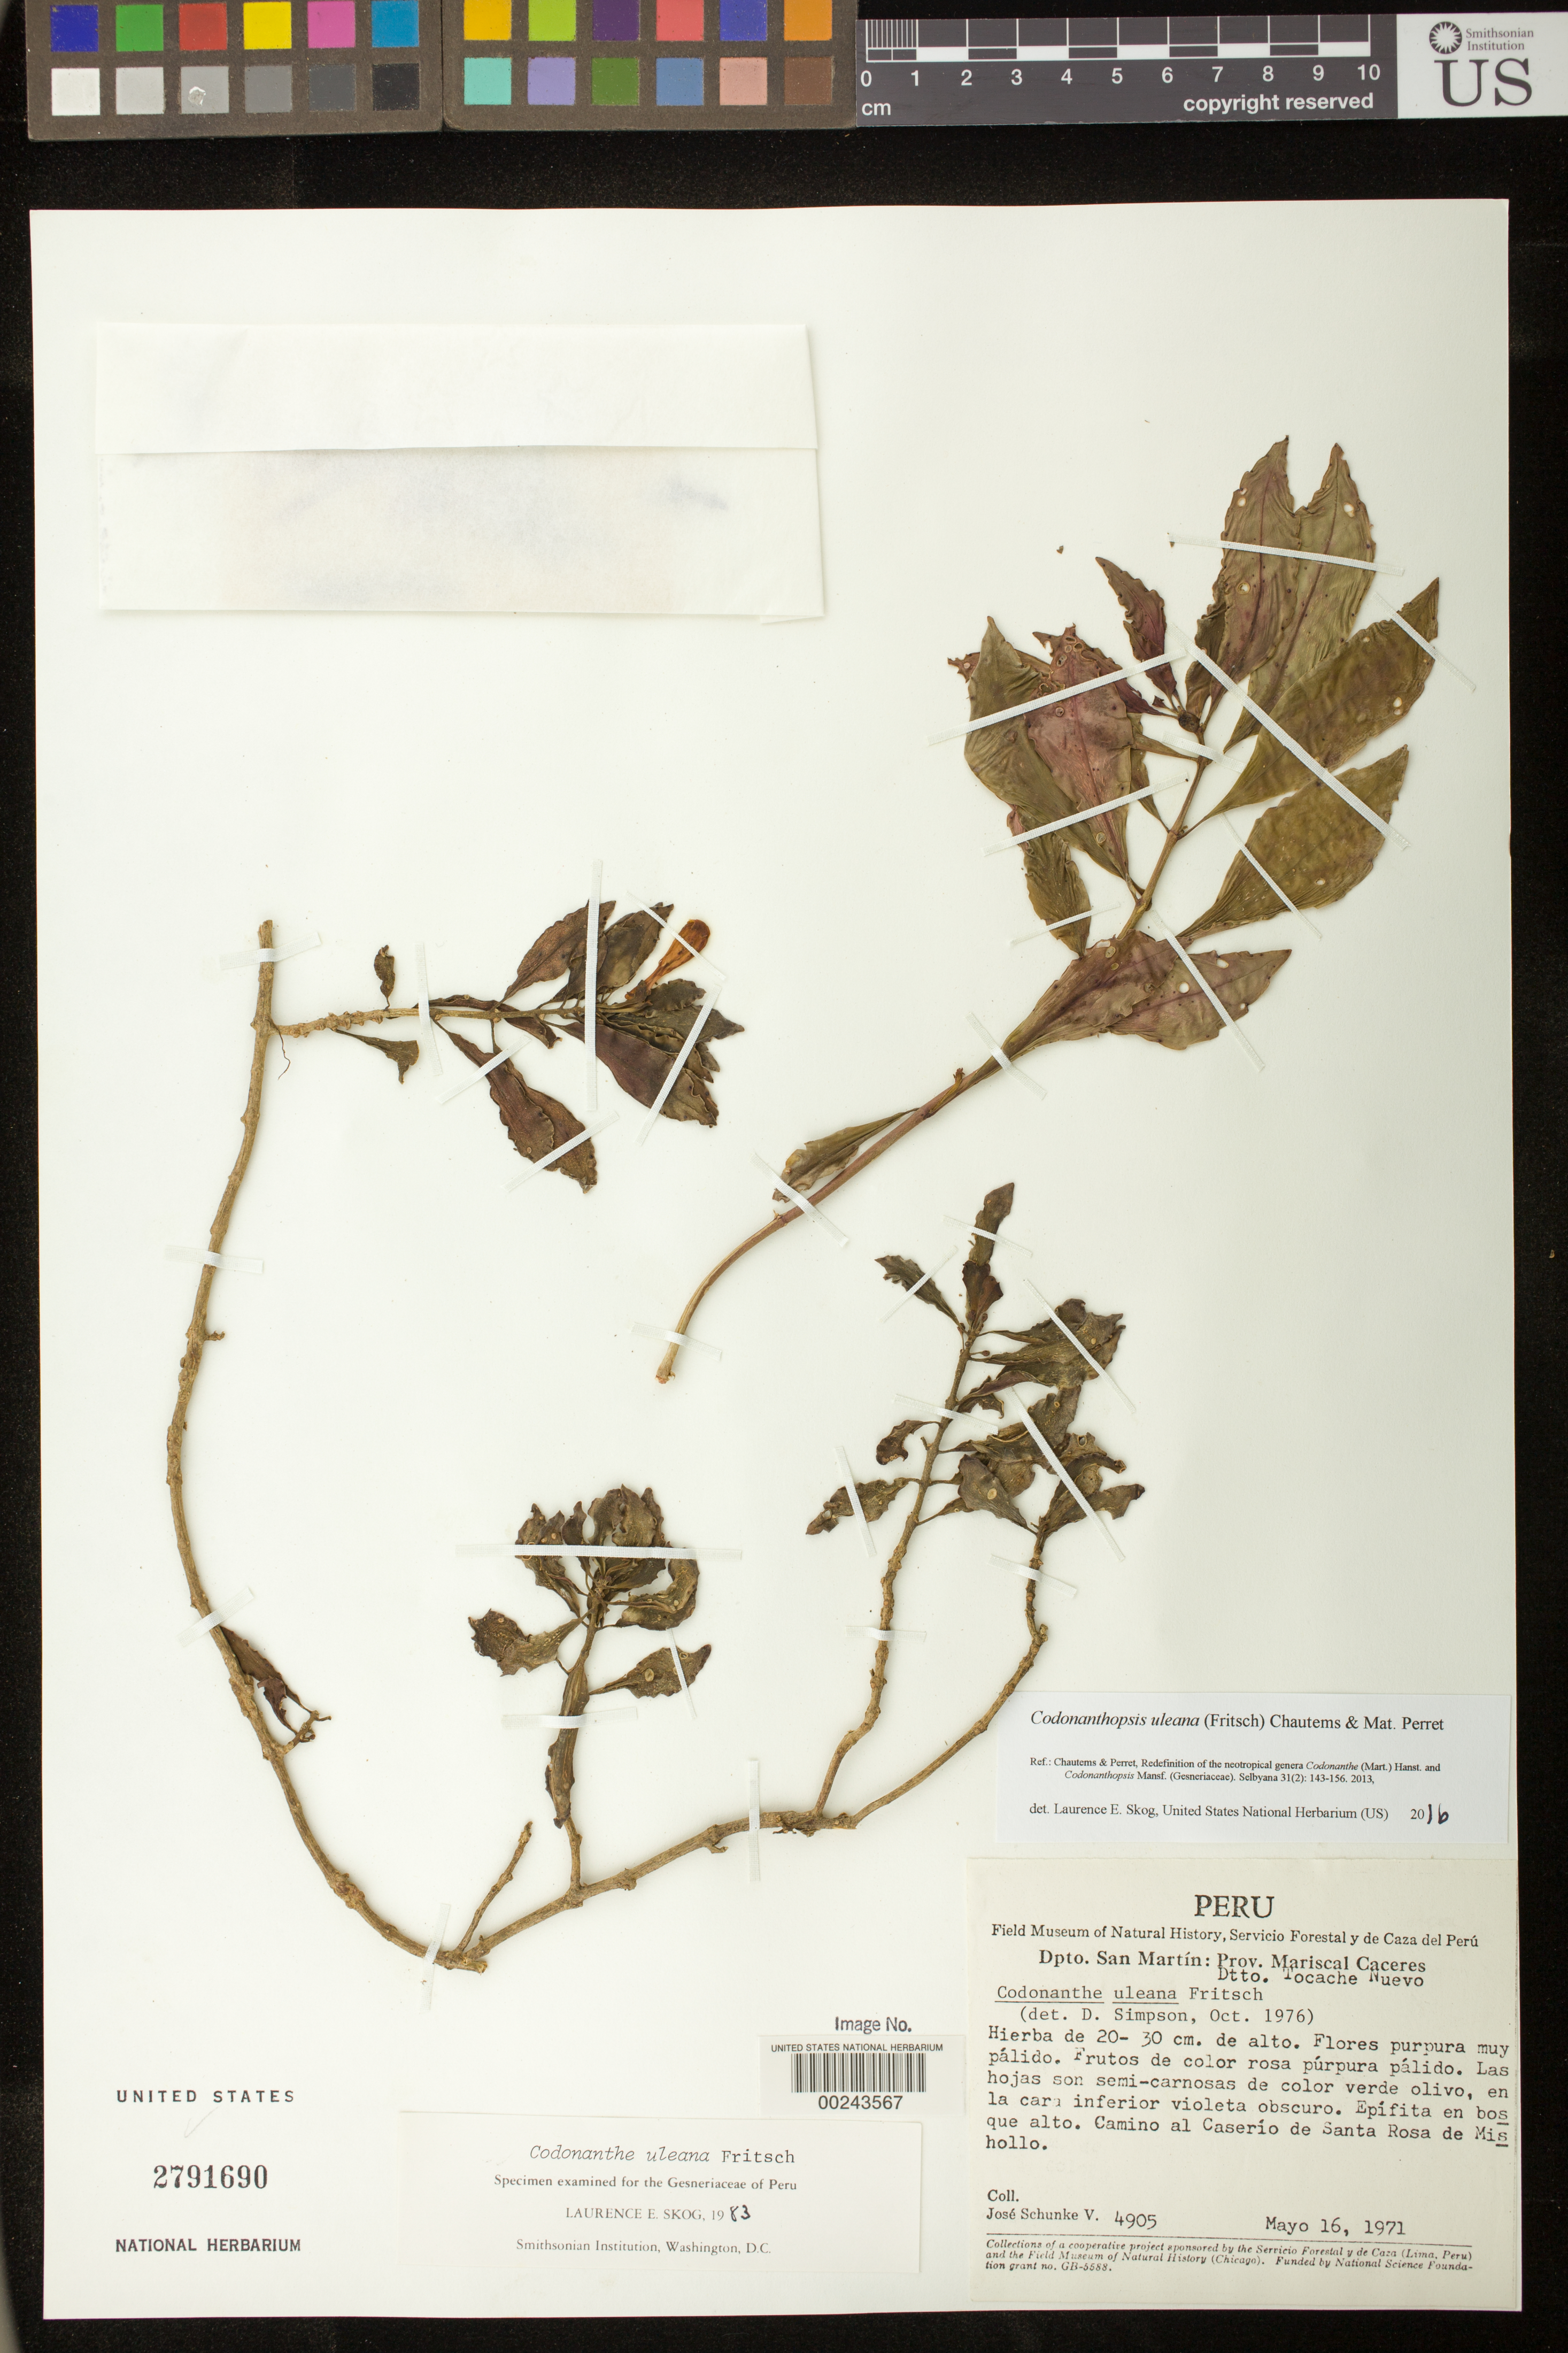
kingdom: Plantae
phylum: Tracheophyta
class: Magnoliopsida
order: Lamiales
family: Gesneriaceae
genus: Codonanthopsis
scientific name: Codonanthopsis uleana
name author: (Fritsch) Chautems & Mat.Perret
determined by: Skog, Laurence E.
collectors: J. Schunke Vigo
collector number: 4905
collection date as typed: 16 May 1971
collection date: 1971-05-16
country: Peru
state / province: San Martín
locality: Prov. Mariscal Cáceres, Dtto. Tocache Nuevo, road to Caserio de Santa Rosa from Mishollo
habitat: Epiphyte in tall forest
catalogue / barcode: US 2791690